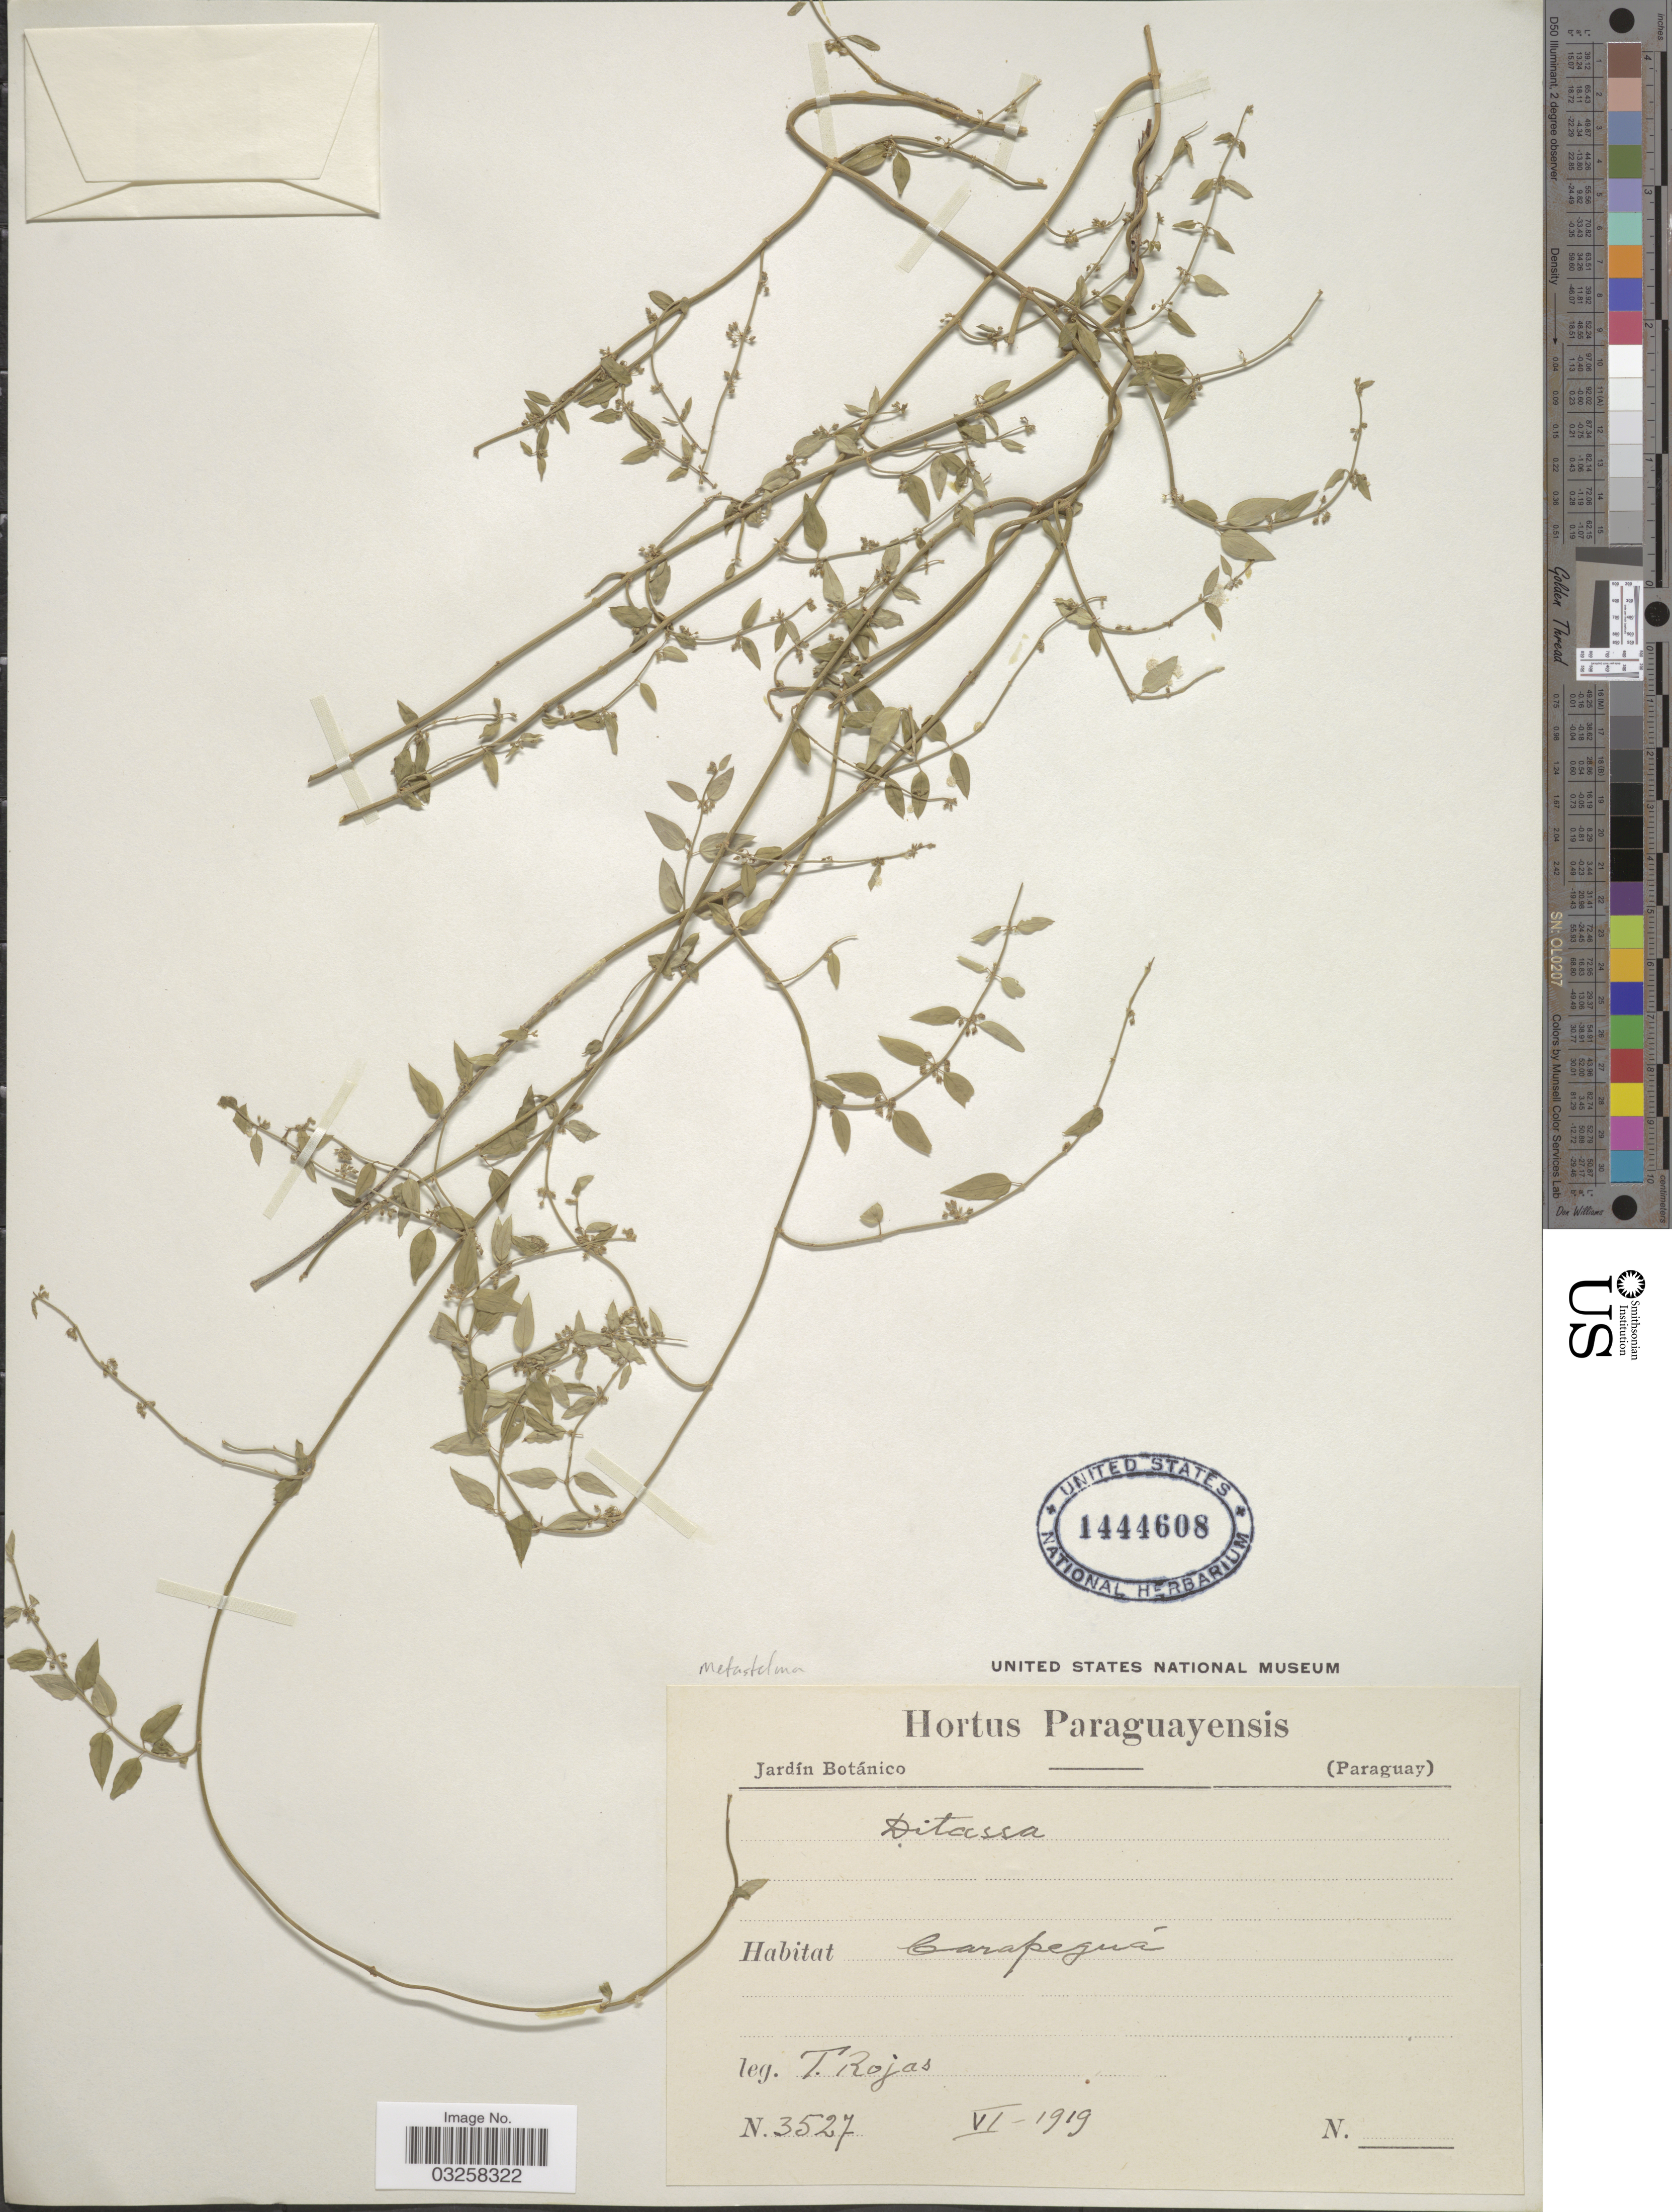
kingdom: Plantae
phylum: Tracheophyta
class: Magnoliopsida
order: Gentianales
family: Apocynaceae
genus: Metastelma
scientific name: Metastelma sp.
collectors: T. Rojas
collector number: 3527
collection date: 1919-06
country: Paraguay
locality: Carapeguá.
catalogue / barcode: US 1444608